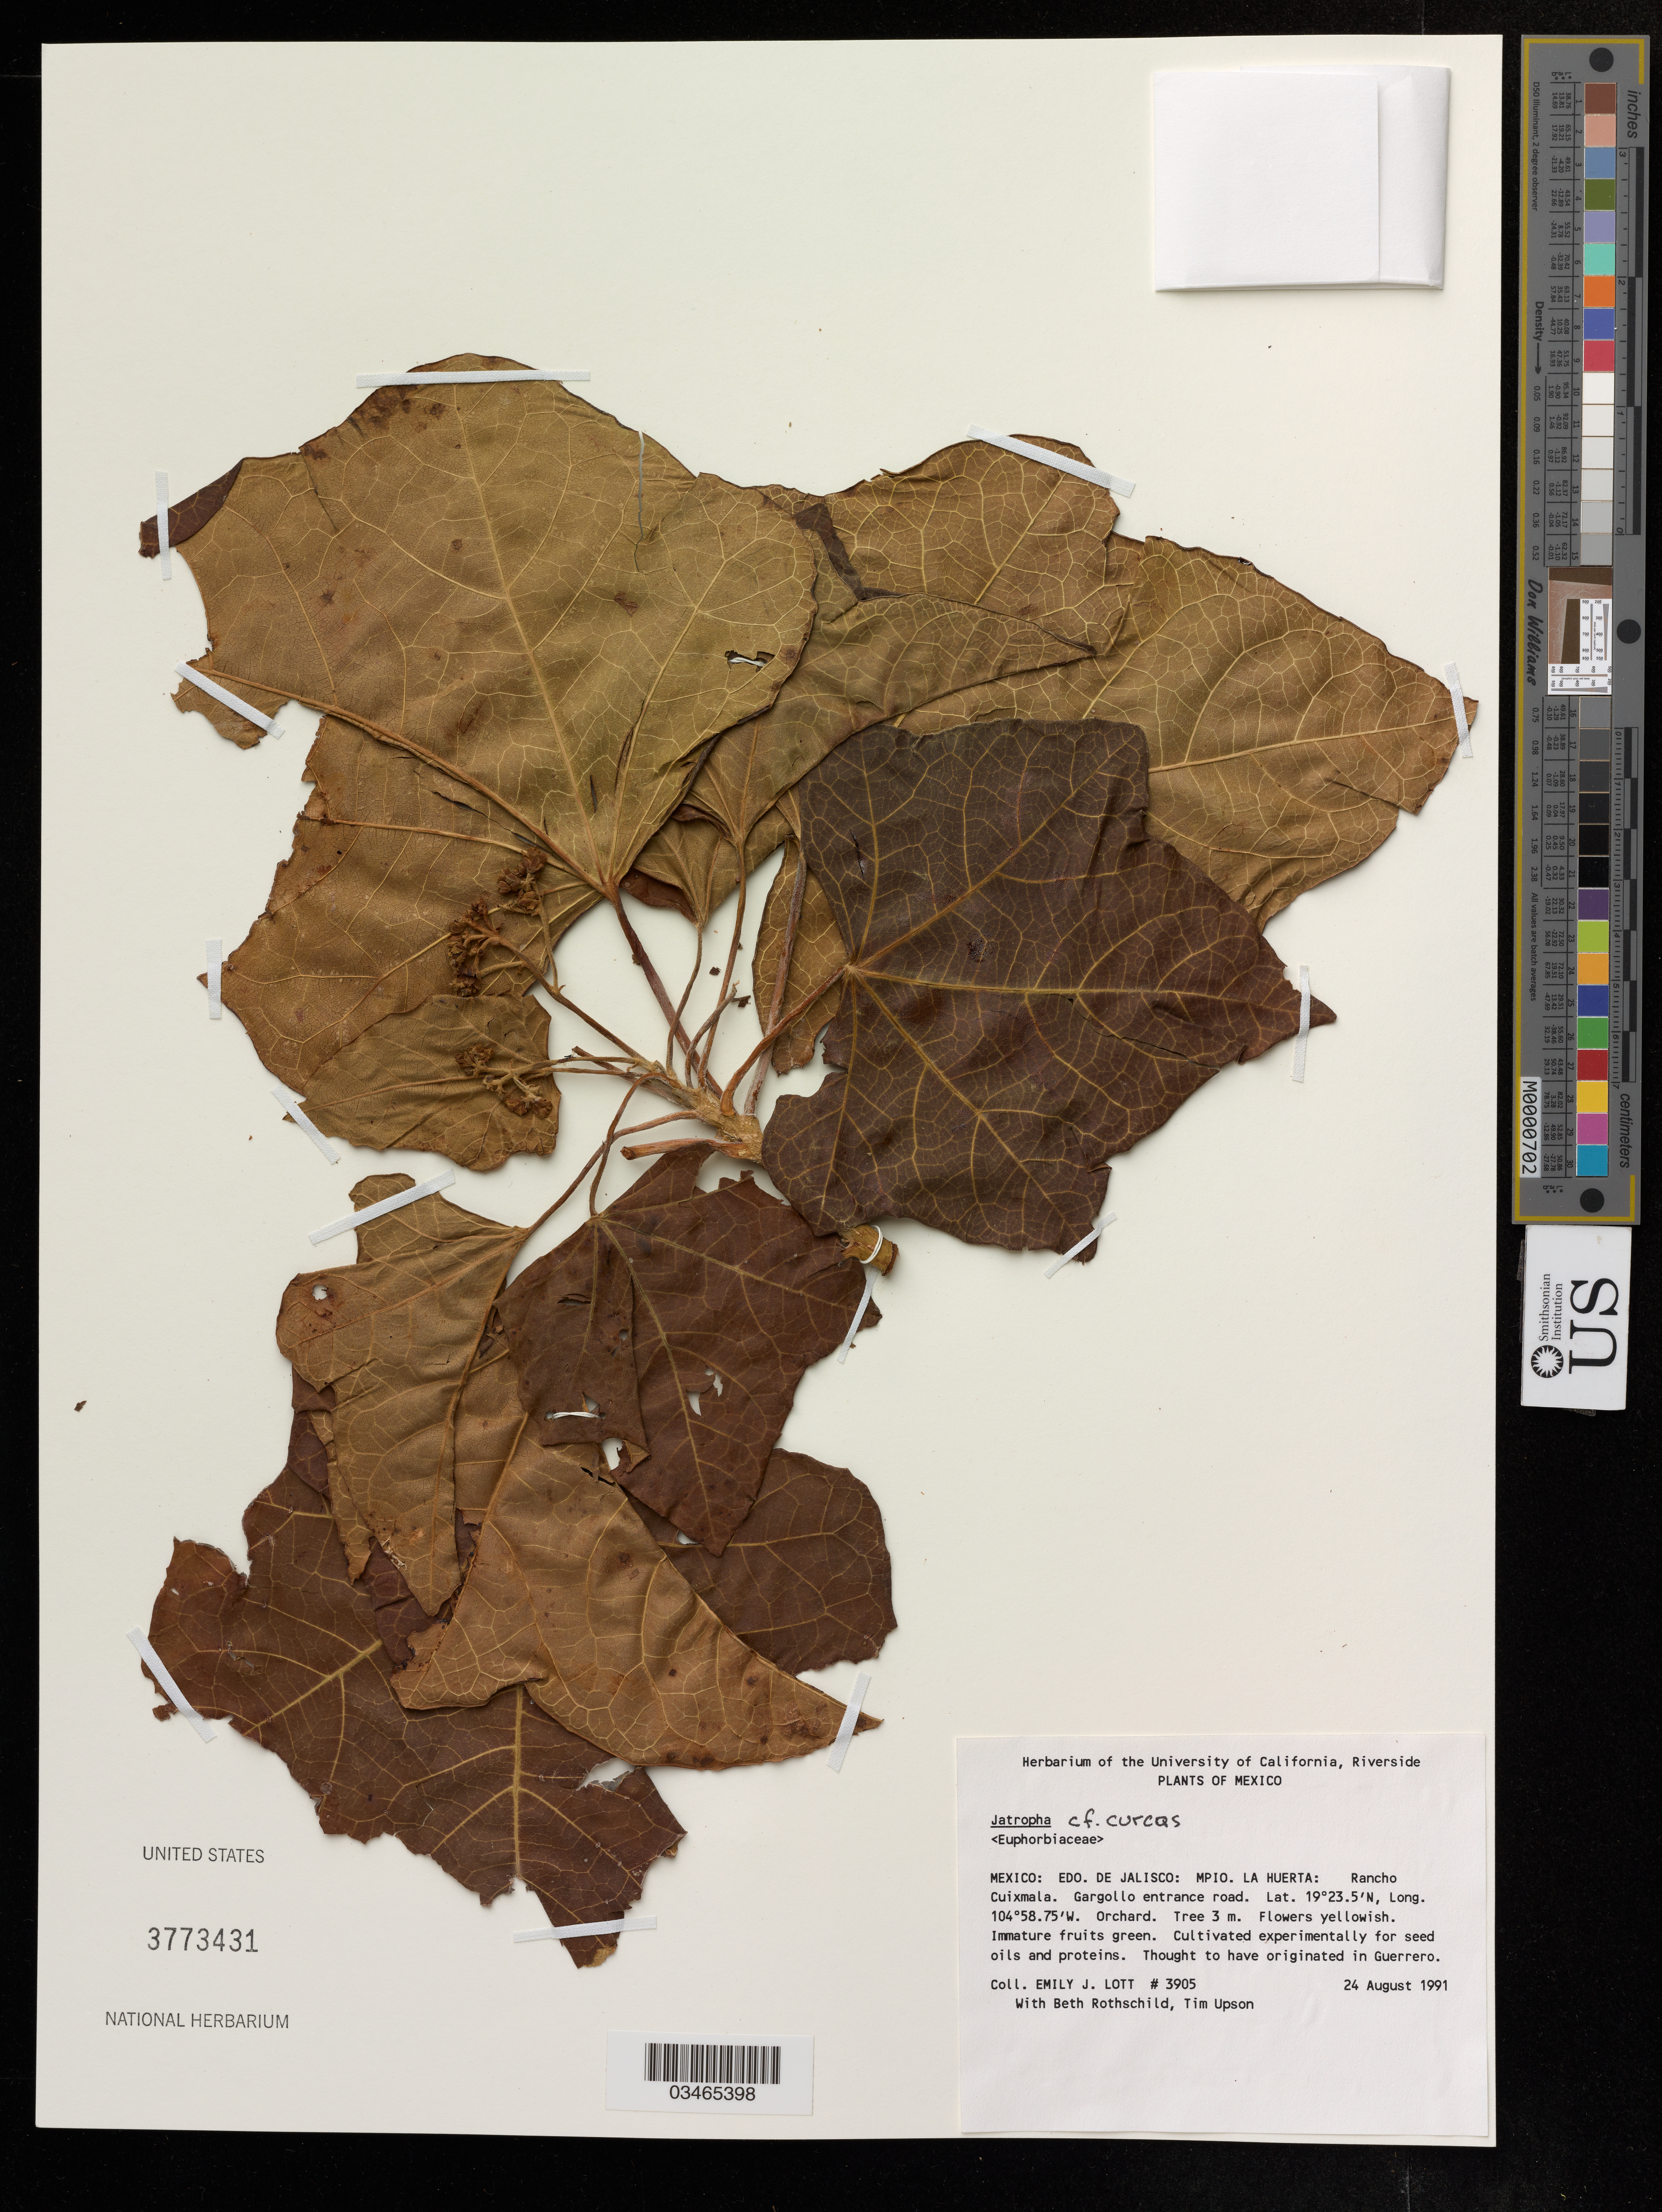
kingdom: Plantae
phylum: Tracheophyta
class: Magnoliopsida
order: Malpighiales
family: Euphorbiaceae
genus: Jatropha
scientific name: Jatropha curcas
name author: L.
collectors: E. J. Lott, B. Rothschild & T. Upson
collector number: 3905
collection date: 1991-08-24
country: Mexico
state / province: Jalisco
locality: Edo. de Jalisco: Mpio. La Huerta: Rancho Cuixmala. Gargollo entrance road.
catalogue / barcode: US 3773431